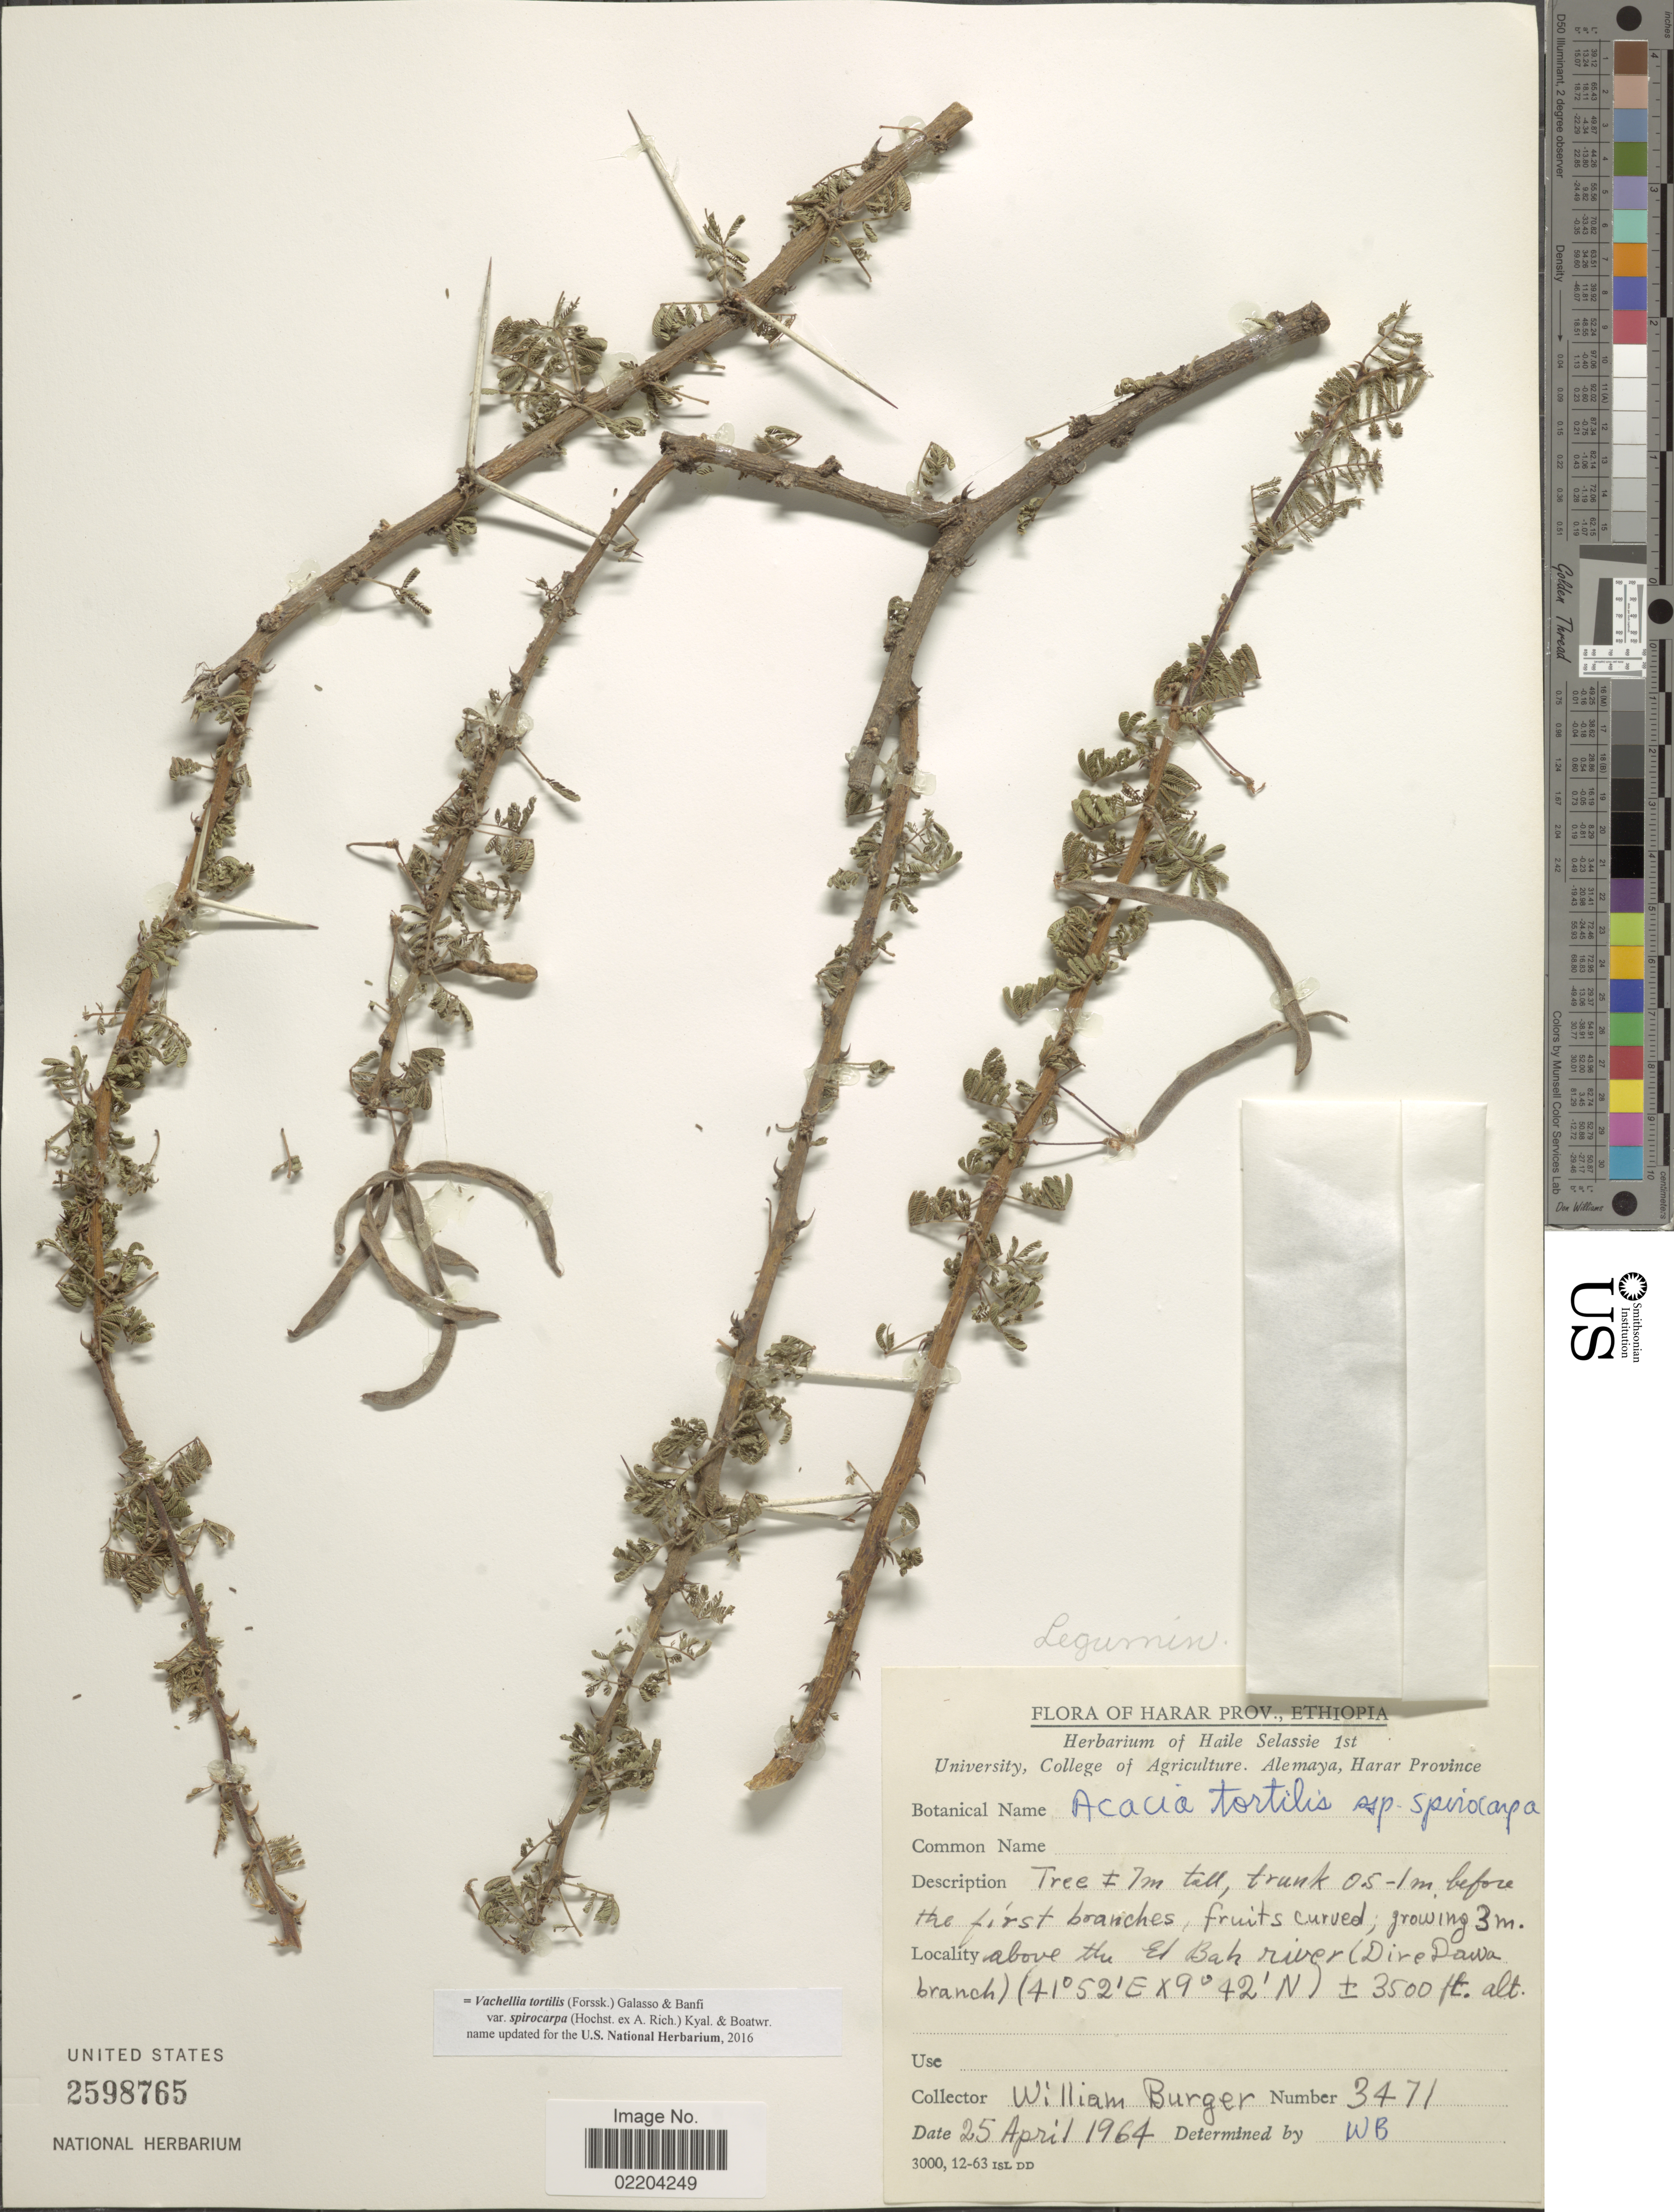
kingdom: Plantae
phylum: Tracheophyta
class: Magnoliopsida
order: Fabales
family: Fabaceae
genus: Vachellia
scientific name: Vachellia tortilis subsp. spirocarpa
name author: (Hochst. ex A. Rich.) Kyal. & Boatwr.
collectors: W. Burger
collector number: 3471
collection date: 1964-05-24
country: Ethiopia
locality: Harar Prov., Ethiopia. Above the El Bah River (Dire Dawa branch).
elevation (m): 1067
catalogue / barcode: US 2598765